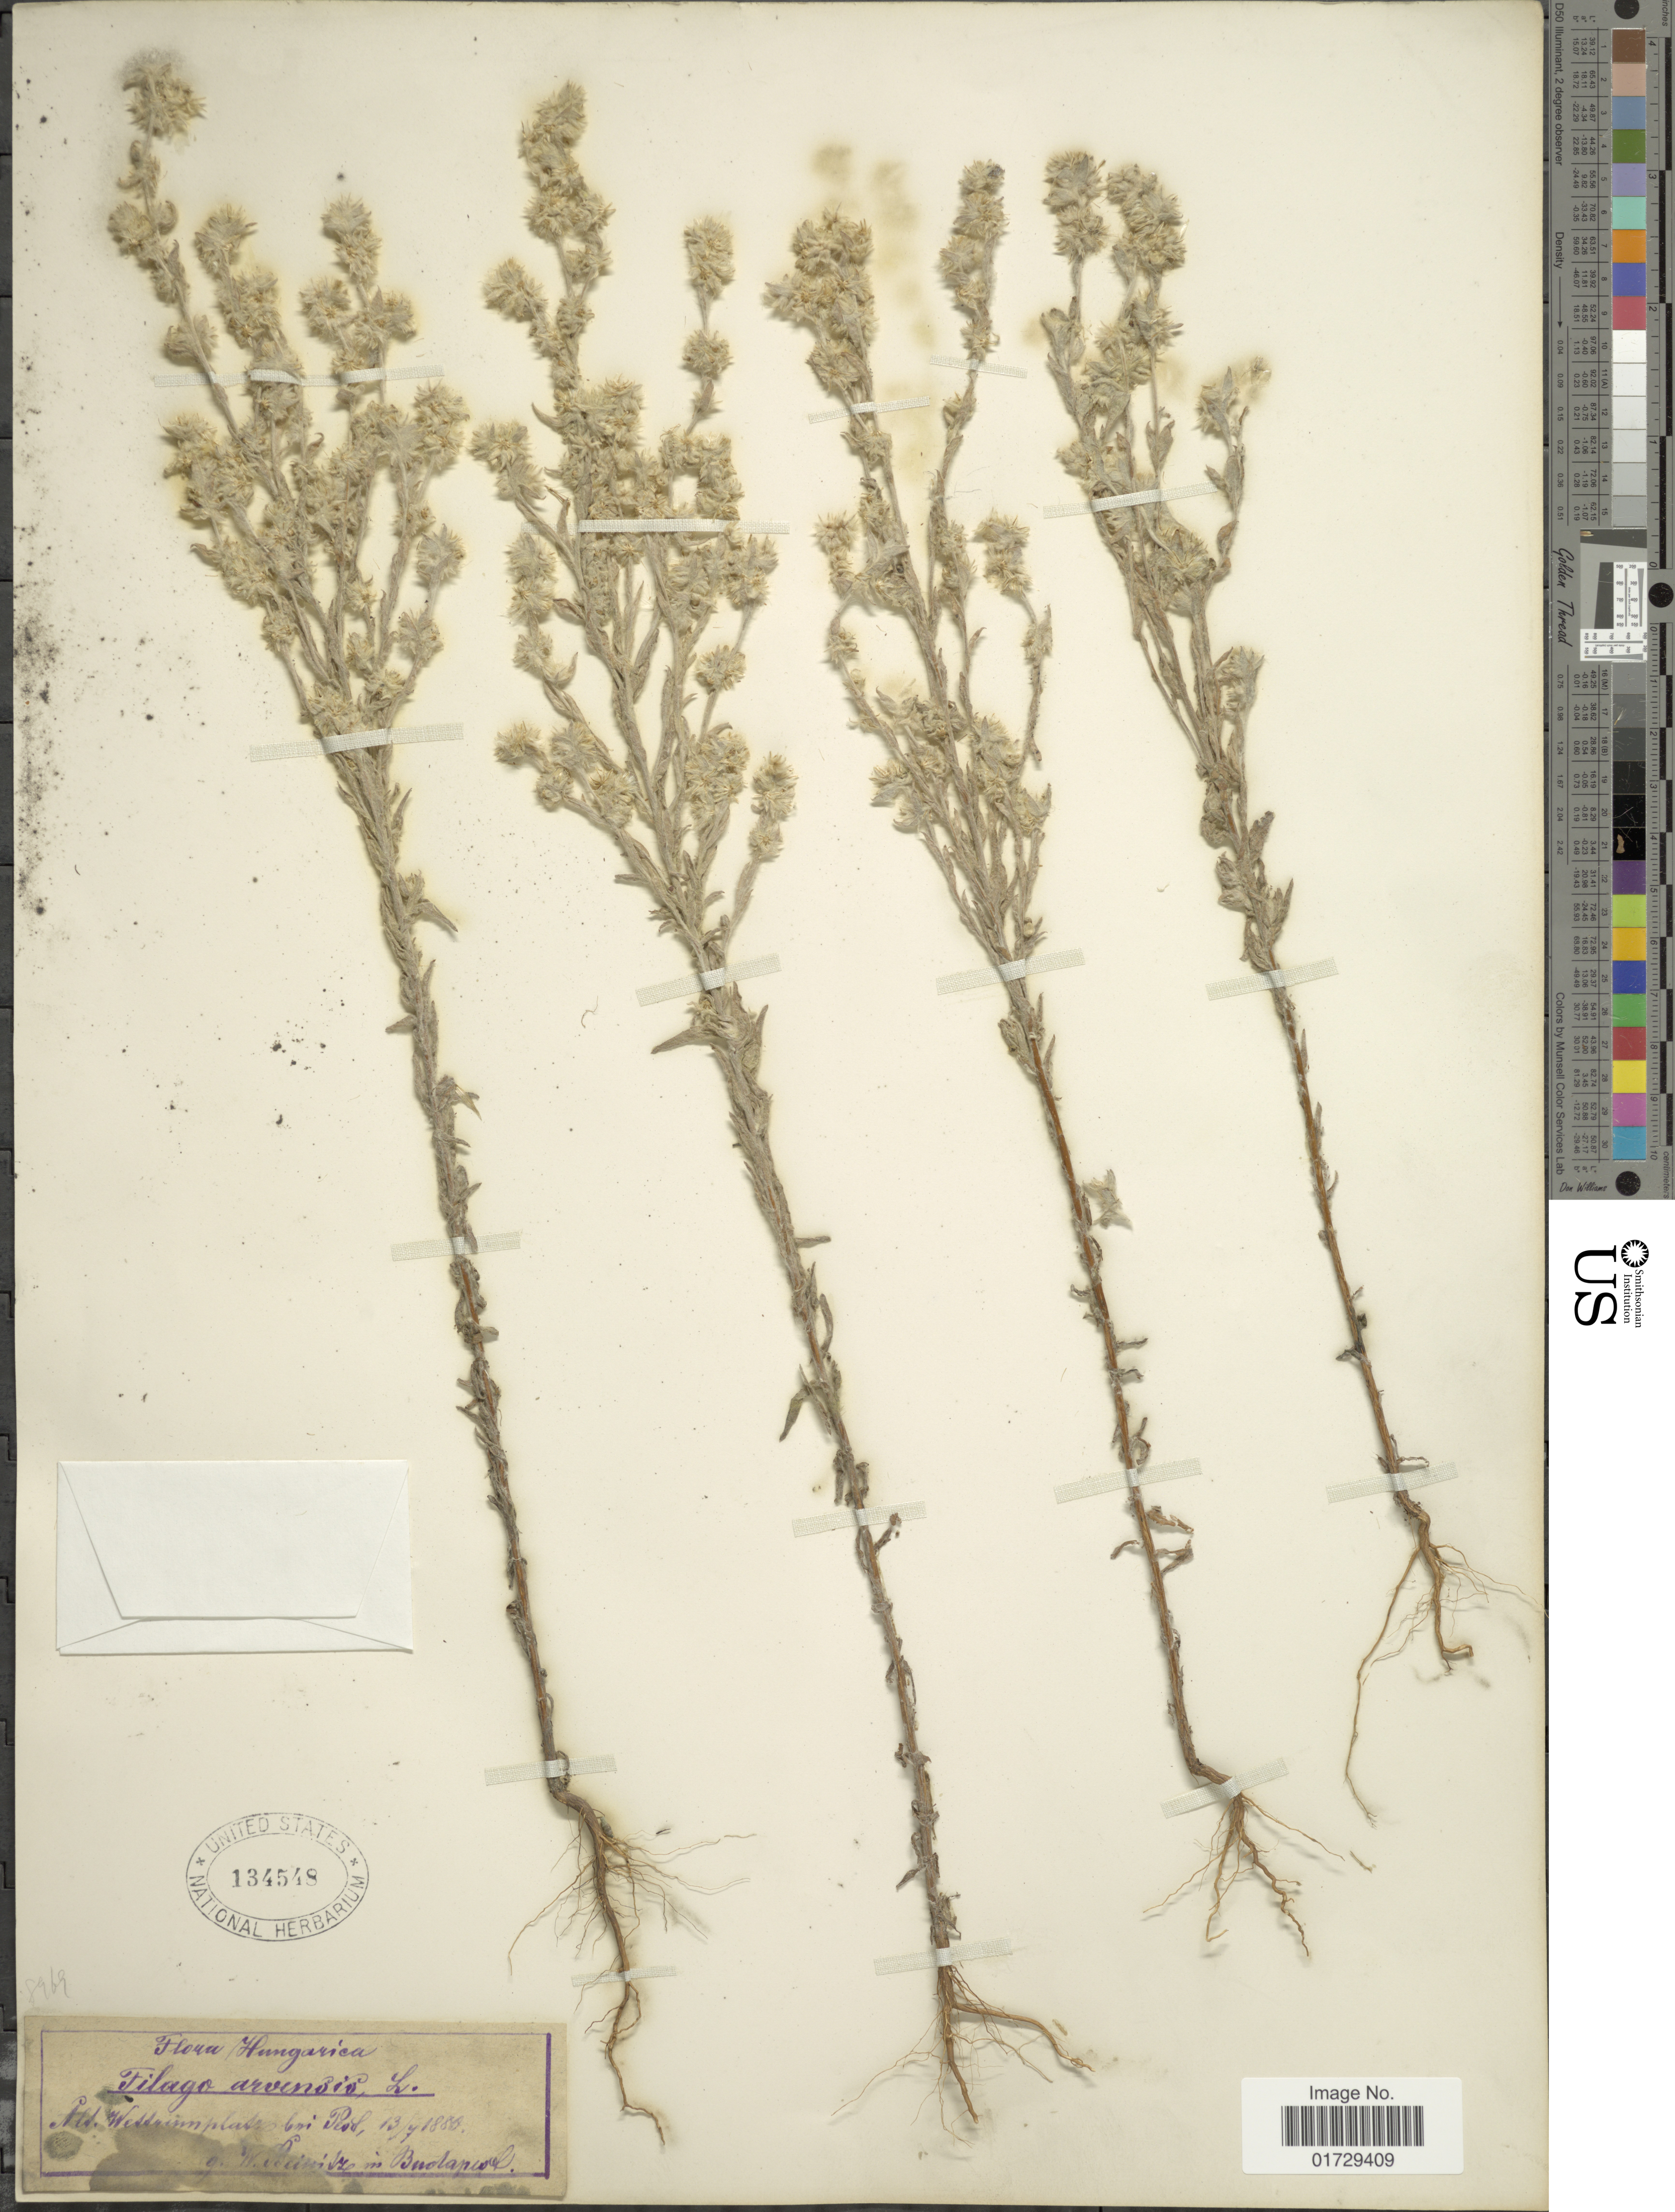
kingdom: Plantae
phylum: Tracheophyta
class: Magnoliopsida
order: Asterales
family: Asteraceae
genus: Filago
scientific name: Filago arvensis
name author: L.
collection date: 1880-07-13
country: Hungary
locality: Mt. Wessrimplates bei Prod. [interpreted]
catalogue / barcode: US 134548